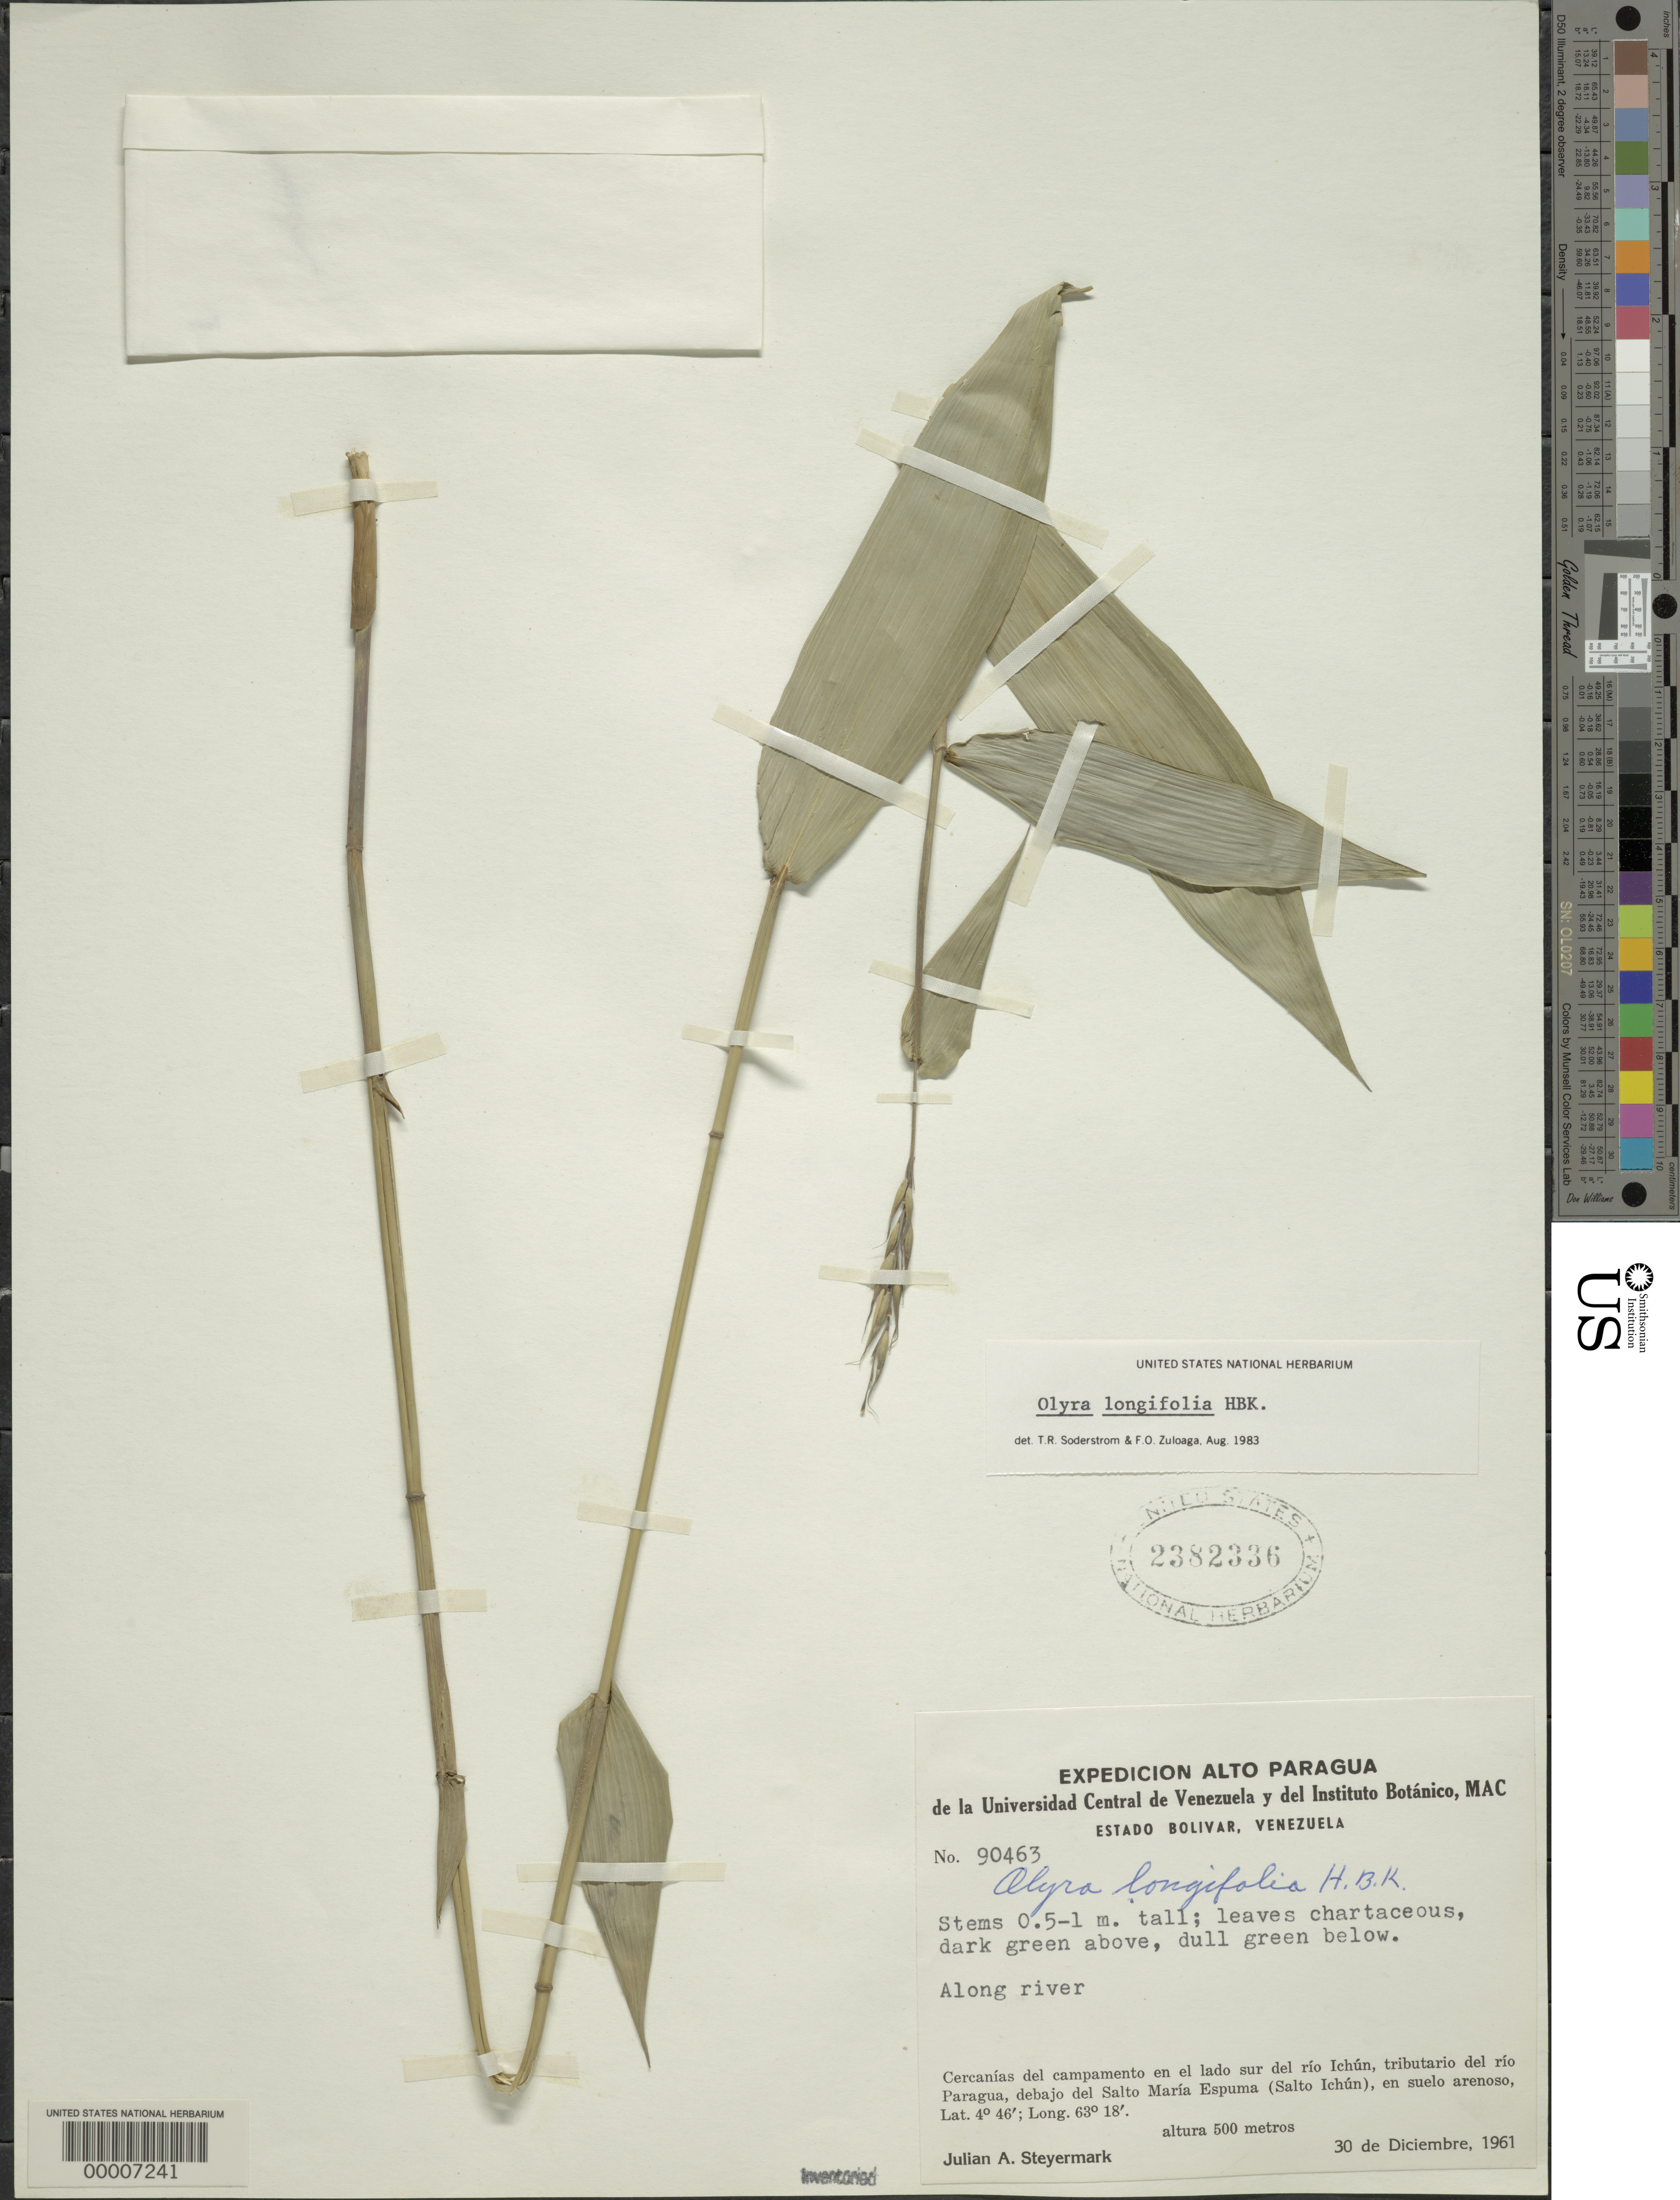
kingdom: Plantae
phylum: Tracheophyta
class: Liliopsida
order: Poales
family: Poaceae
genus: Olyra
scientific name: Olyra longifolia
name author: Kunth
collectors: J. Steyermark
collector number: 90463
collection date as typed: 30 Dec 1961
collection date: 1961-12-30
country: Venezuela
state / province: Bolivar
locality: Rio ichun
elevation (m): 500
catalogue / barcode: US 2382336